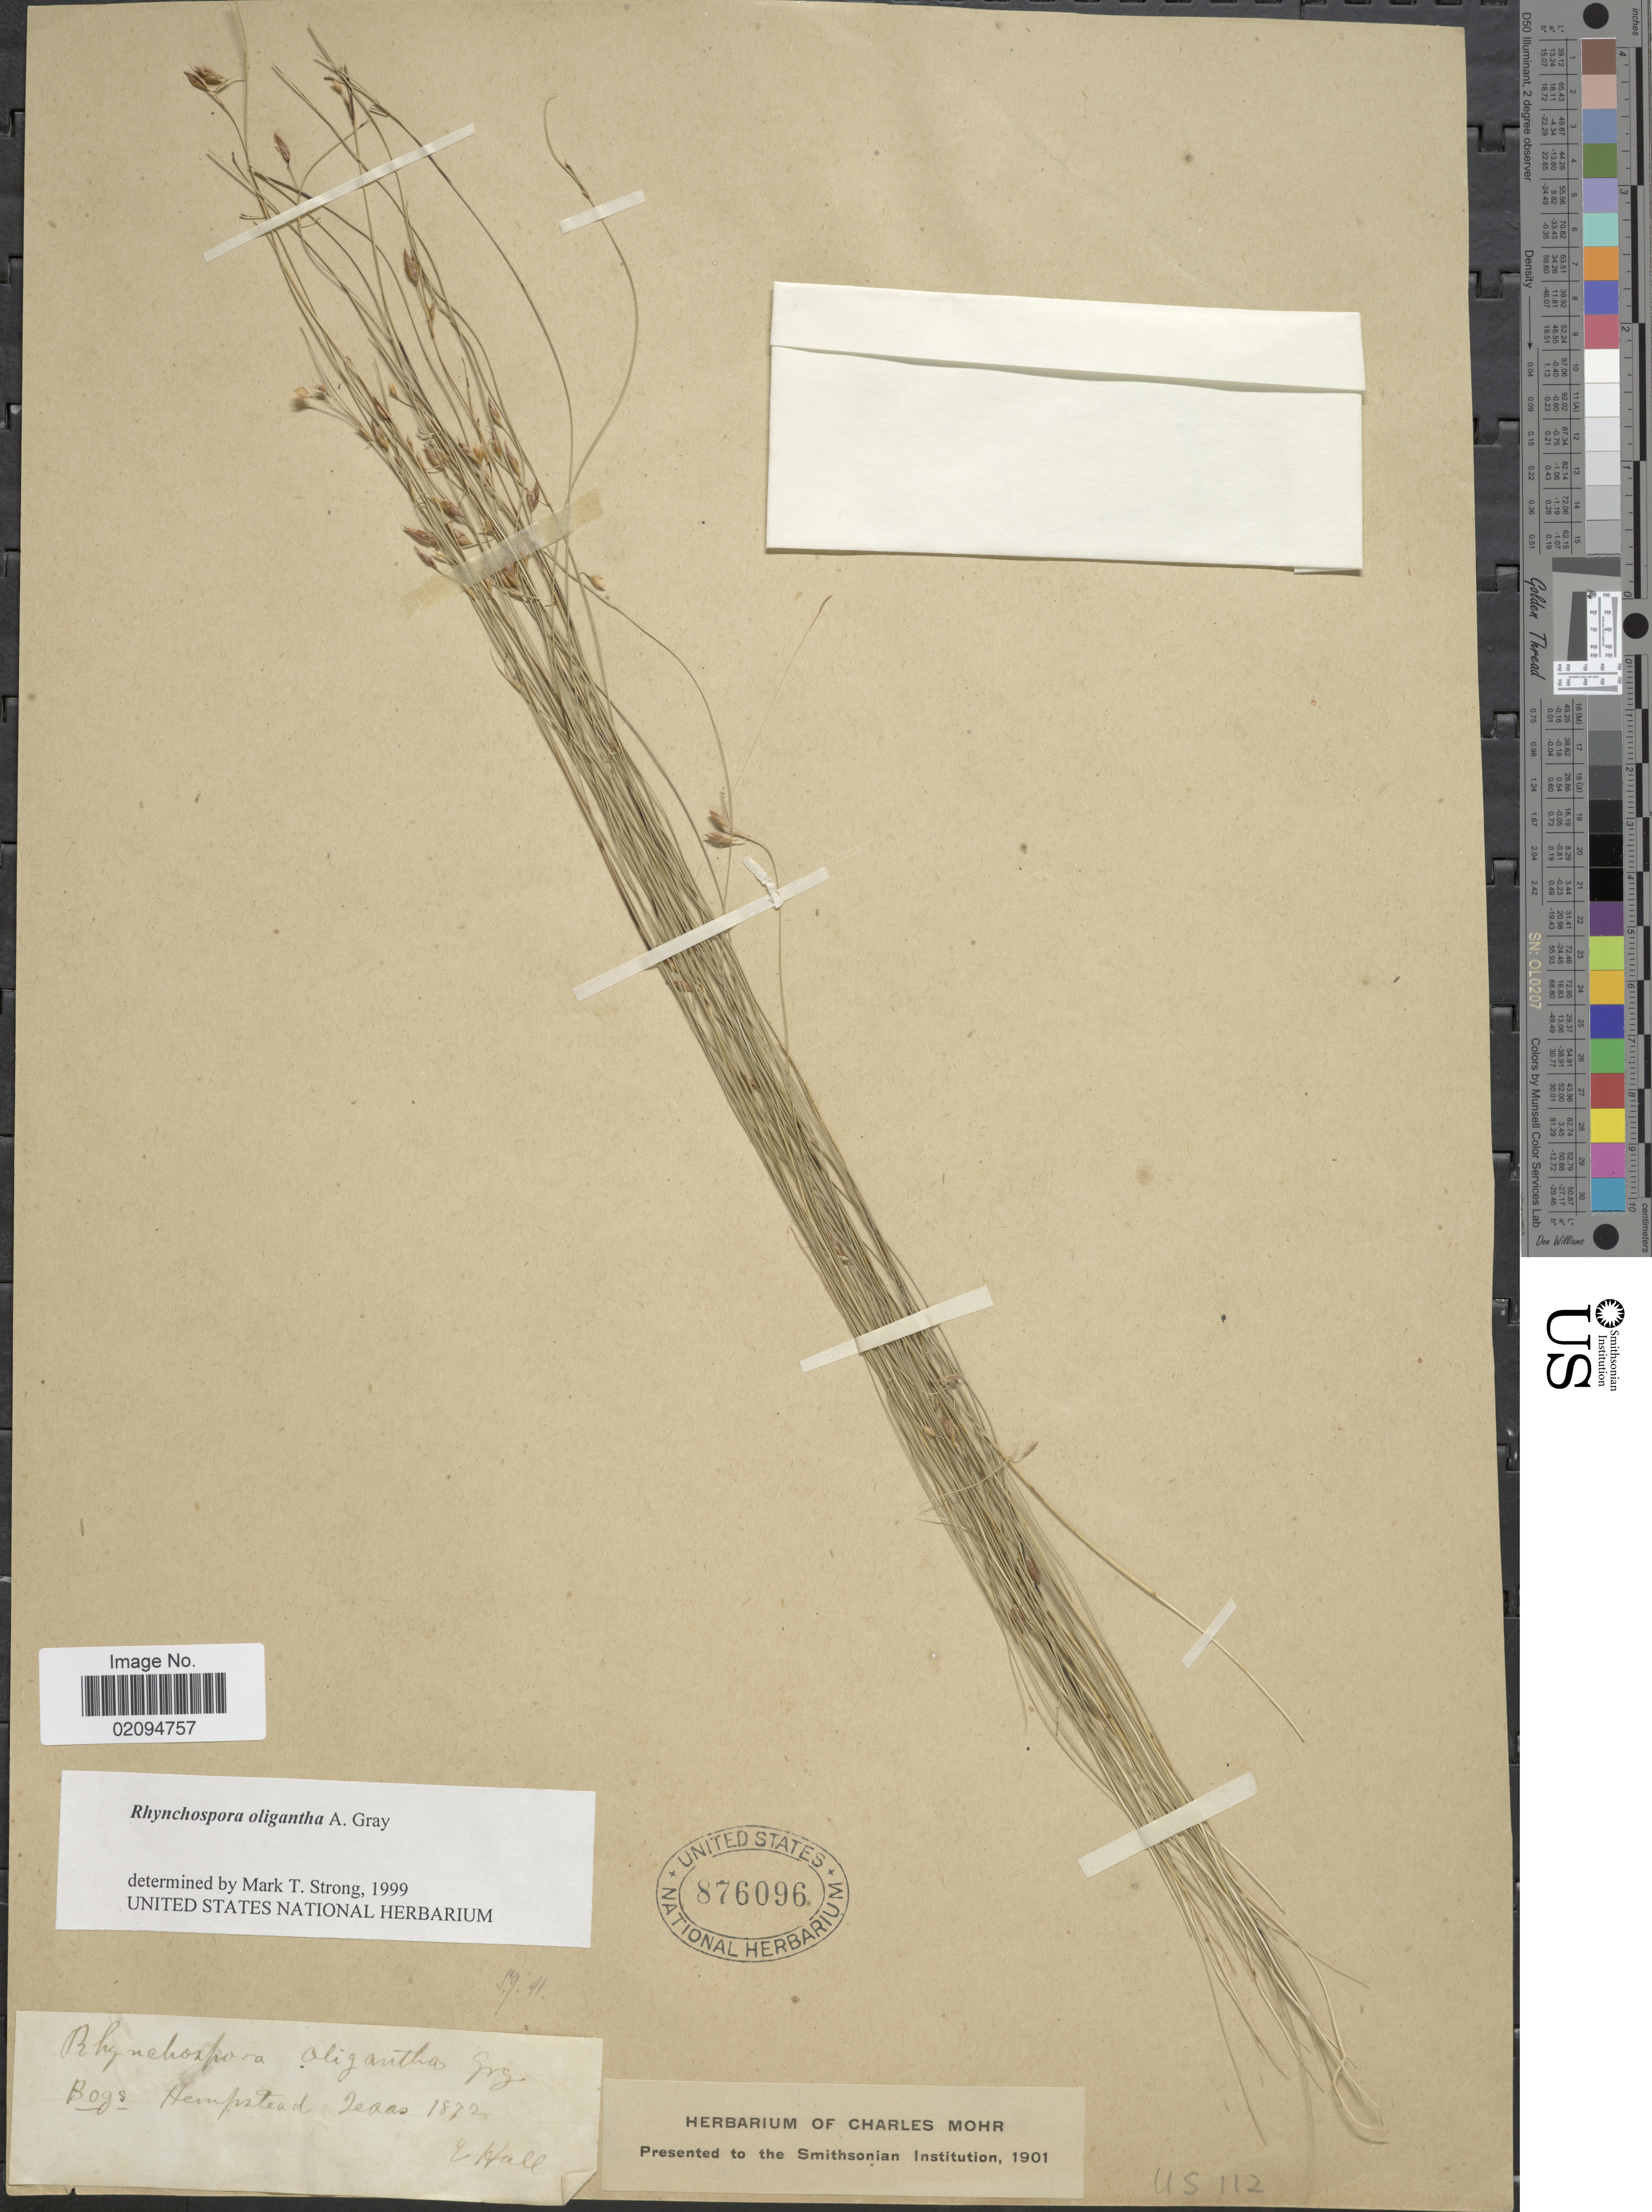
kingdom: Plantae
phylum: Tracheophyta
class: Liliopsida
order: Poales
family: Cyperaceae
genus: Rhynchospora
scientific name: Rhynchospora oligantha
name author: A. Gray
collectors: E. Hall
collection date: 1872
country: United States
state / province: Texas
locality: Bogs Hempstead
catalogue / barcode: US 876096